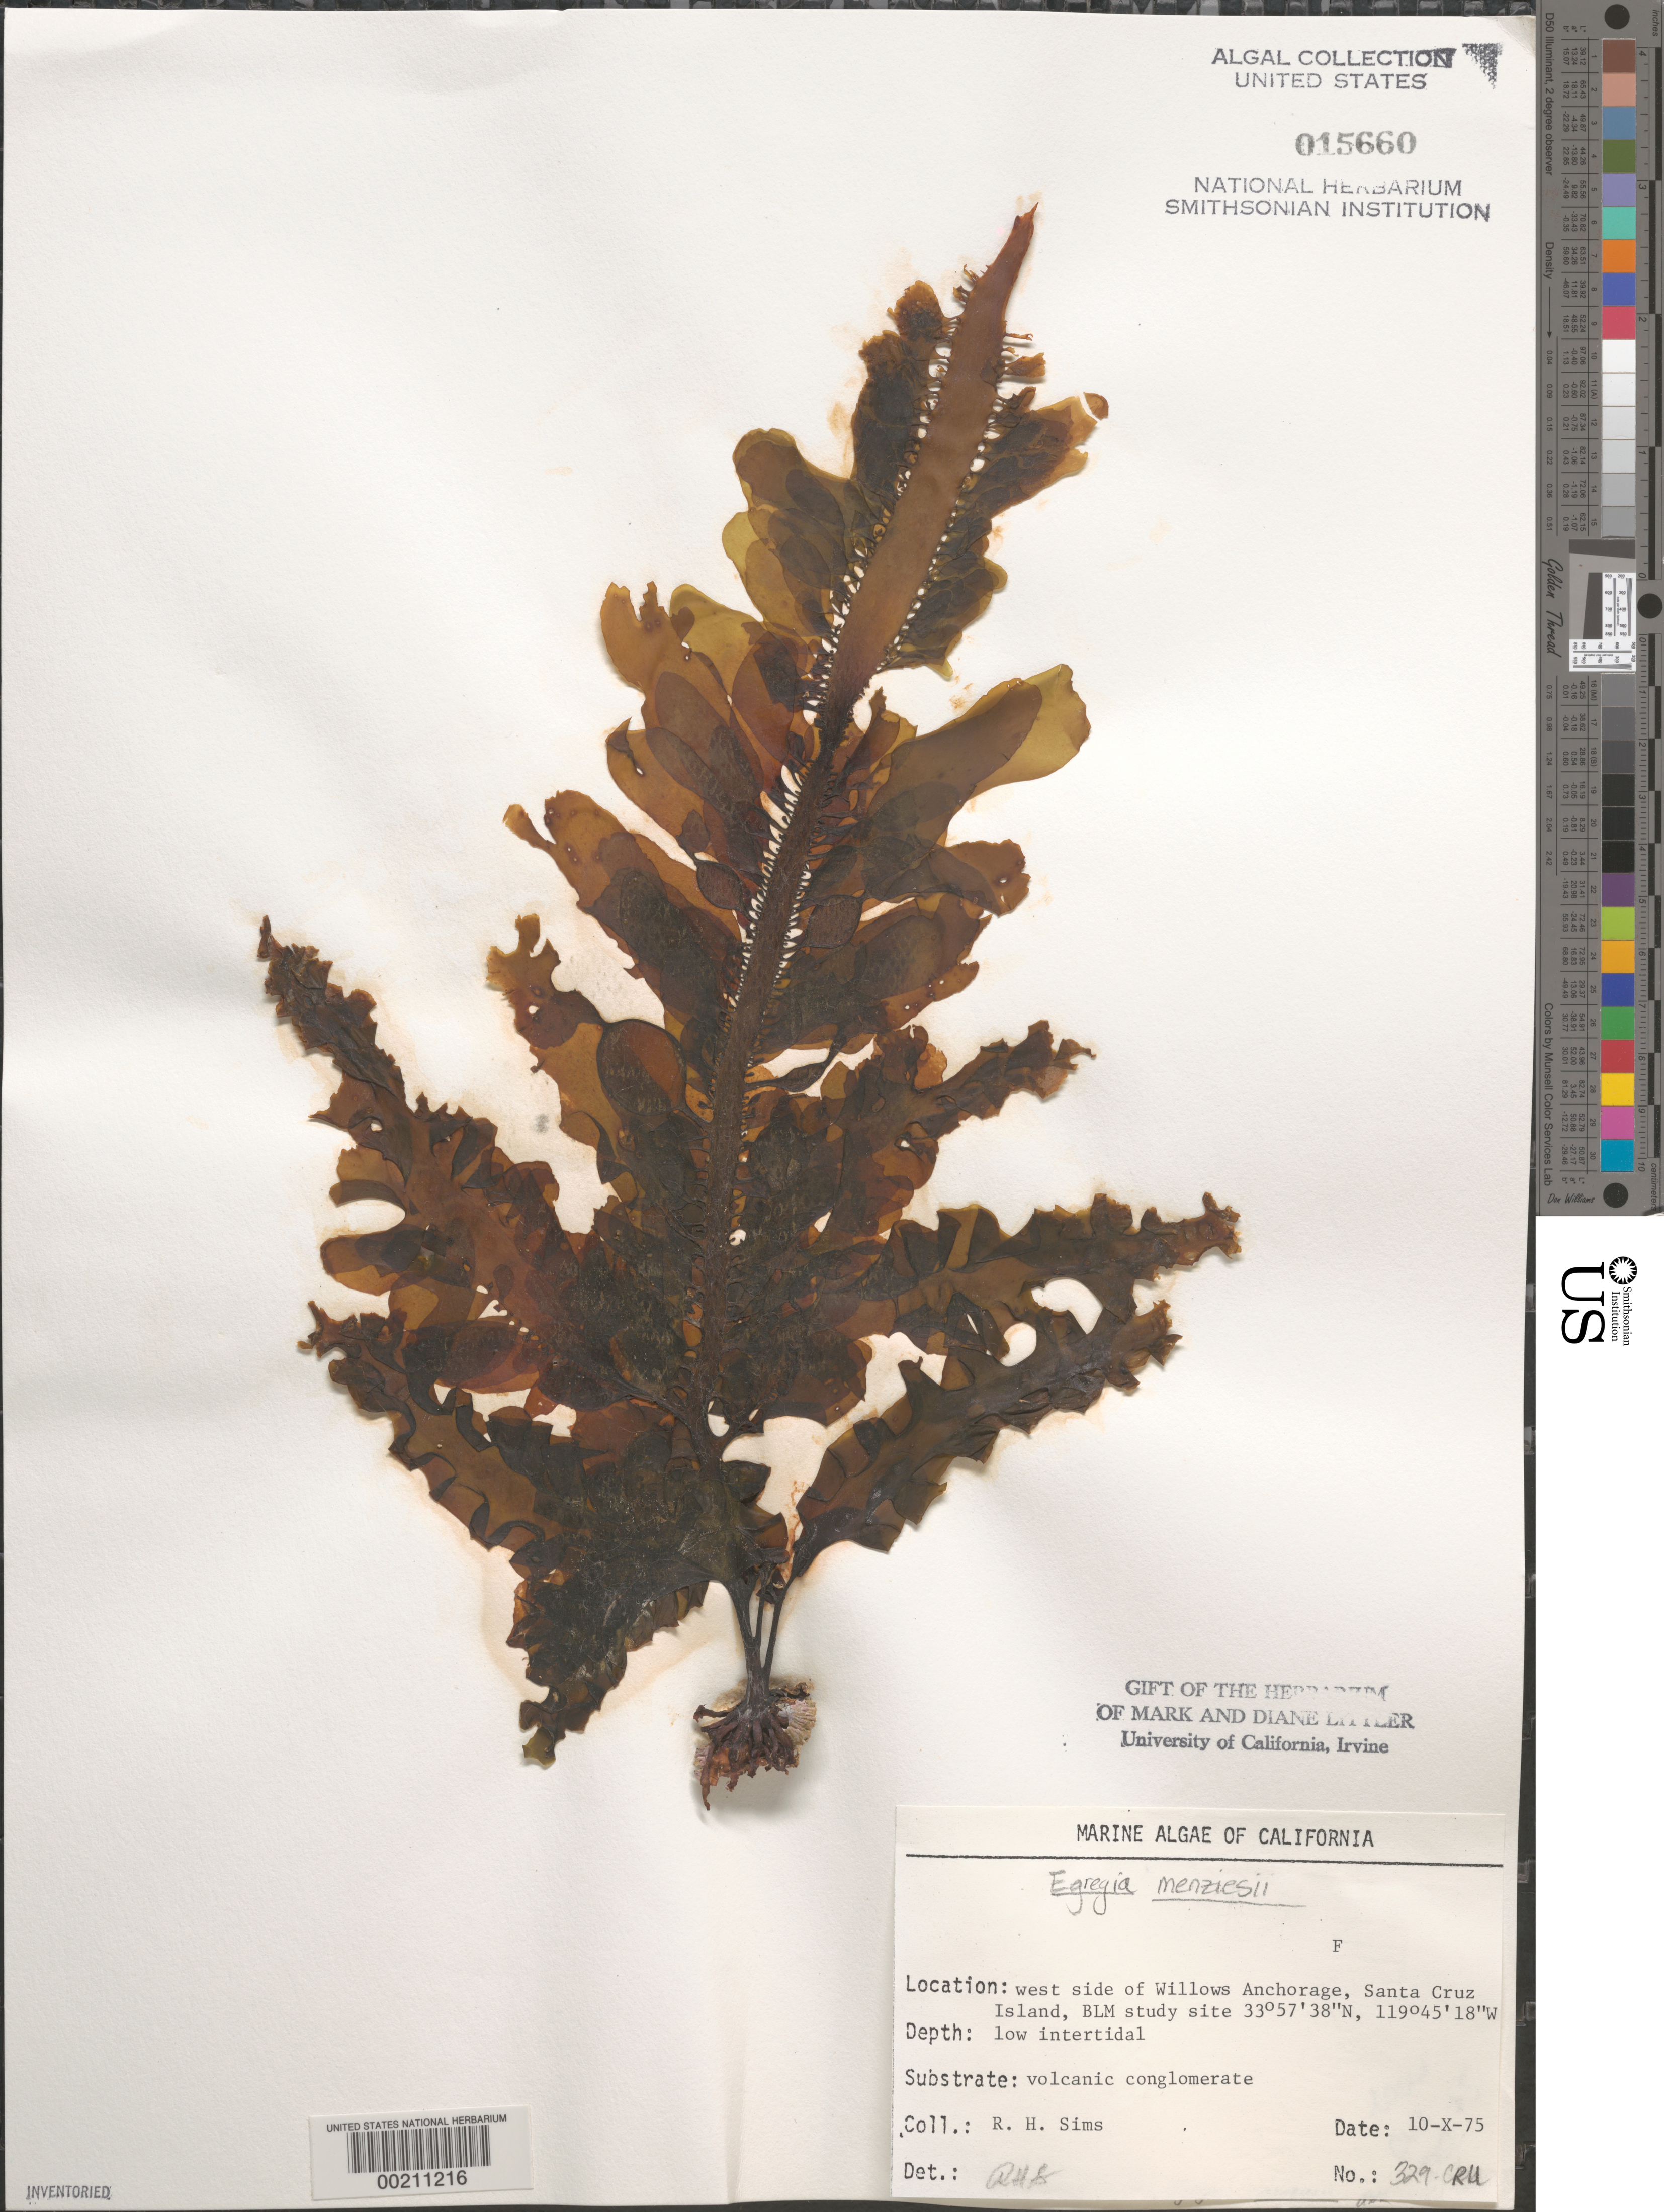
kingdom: Chromista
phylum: Ochrophyta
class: Phaeophyceae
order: Laminariales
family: Lessoniaceae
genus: Egregia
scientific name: Egregia menziesii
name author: (Turner) Aresch.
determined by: Sims, Robert H.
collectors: R. H. Sims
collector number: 329-cru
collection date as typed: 10 Oct 1975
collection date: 1975-10-10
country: United States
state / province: California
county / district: Santa Barbara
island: Santa Cruz Island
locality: Willows Anchorage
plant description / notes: BLM-SOCALBIGHT Rocky Intertidal Survey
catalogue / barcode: US 15660